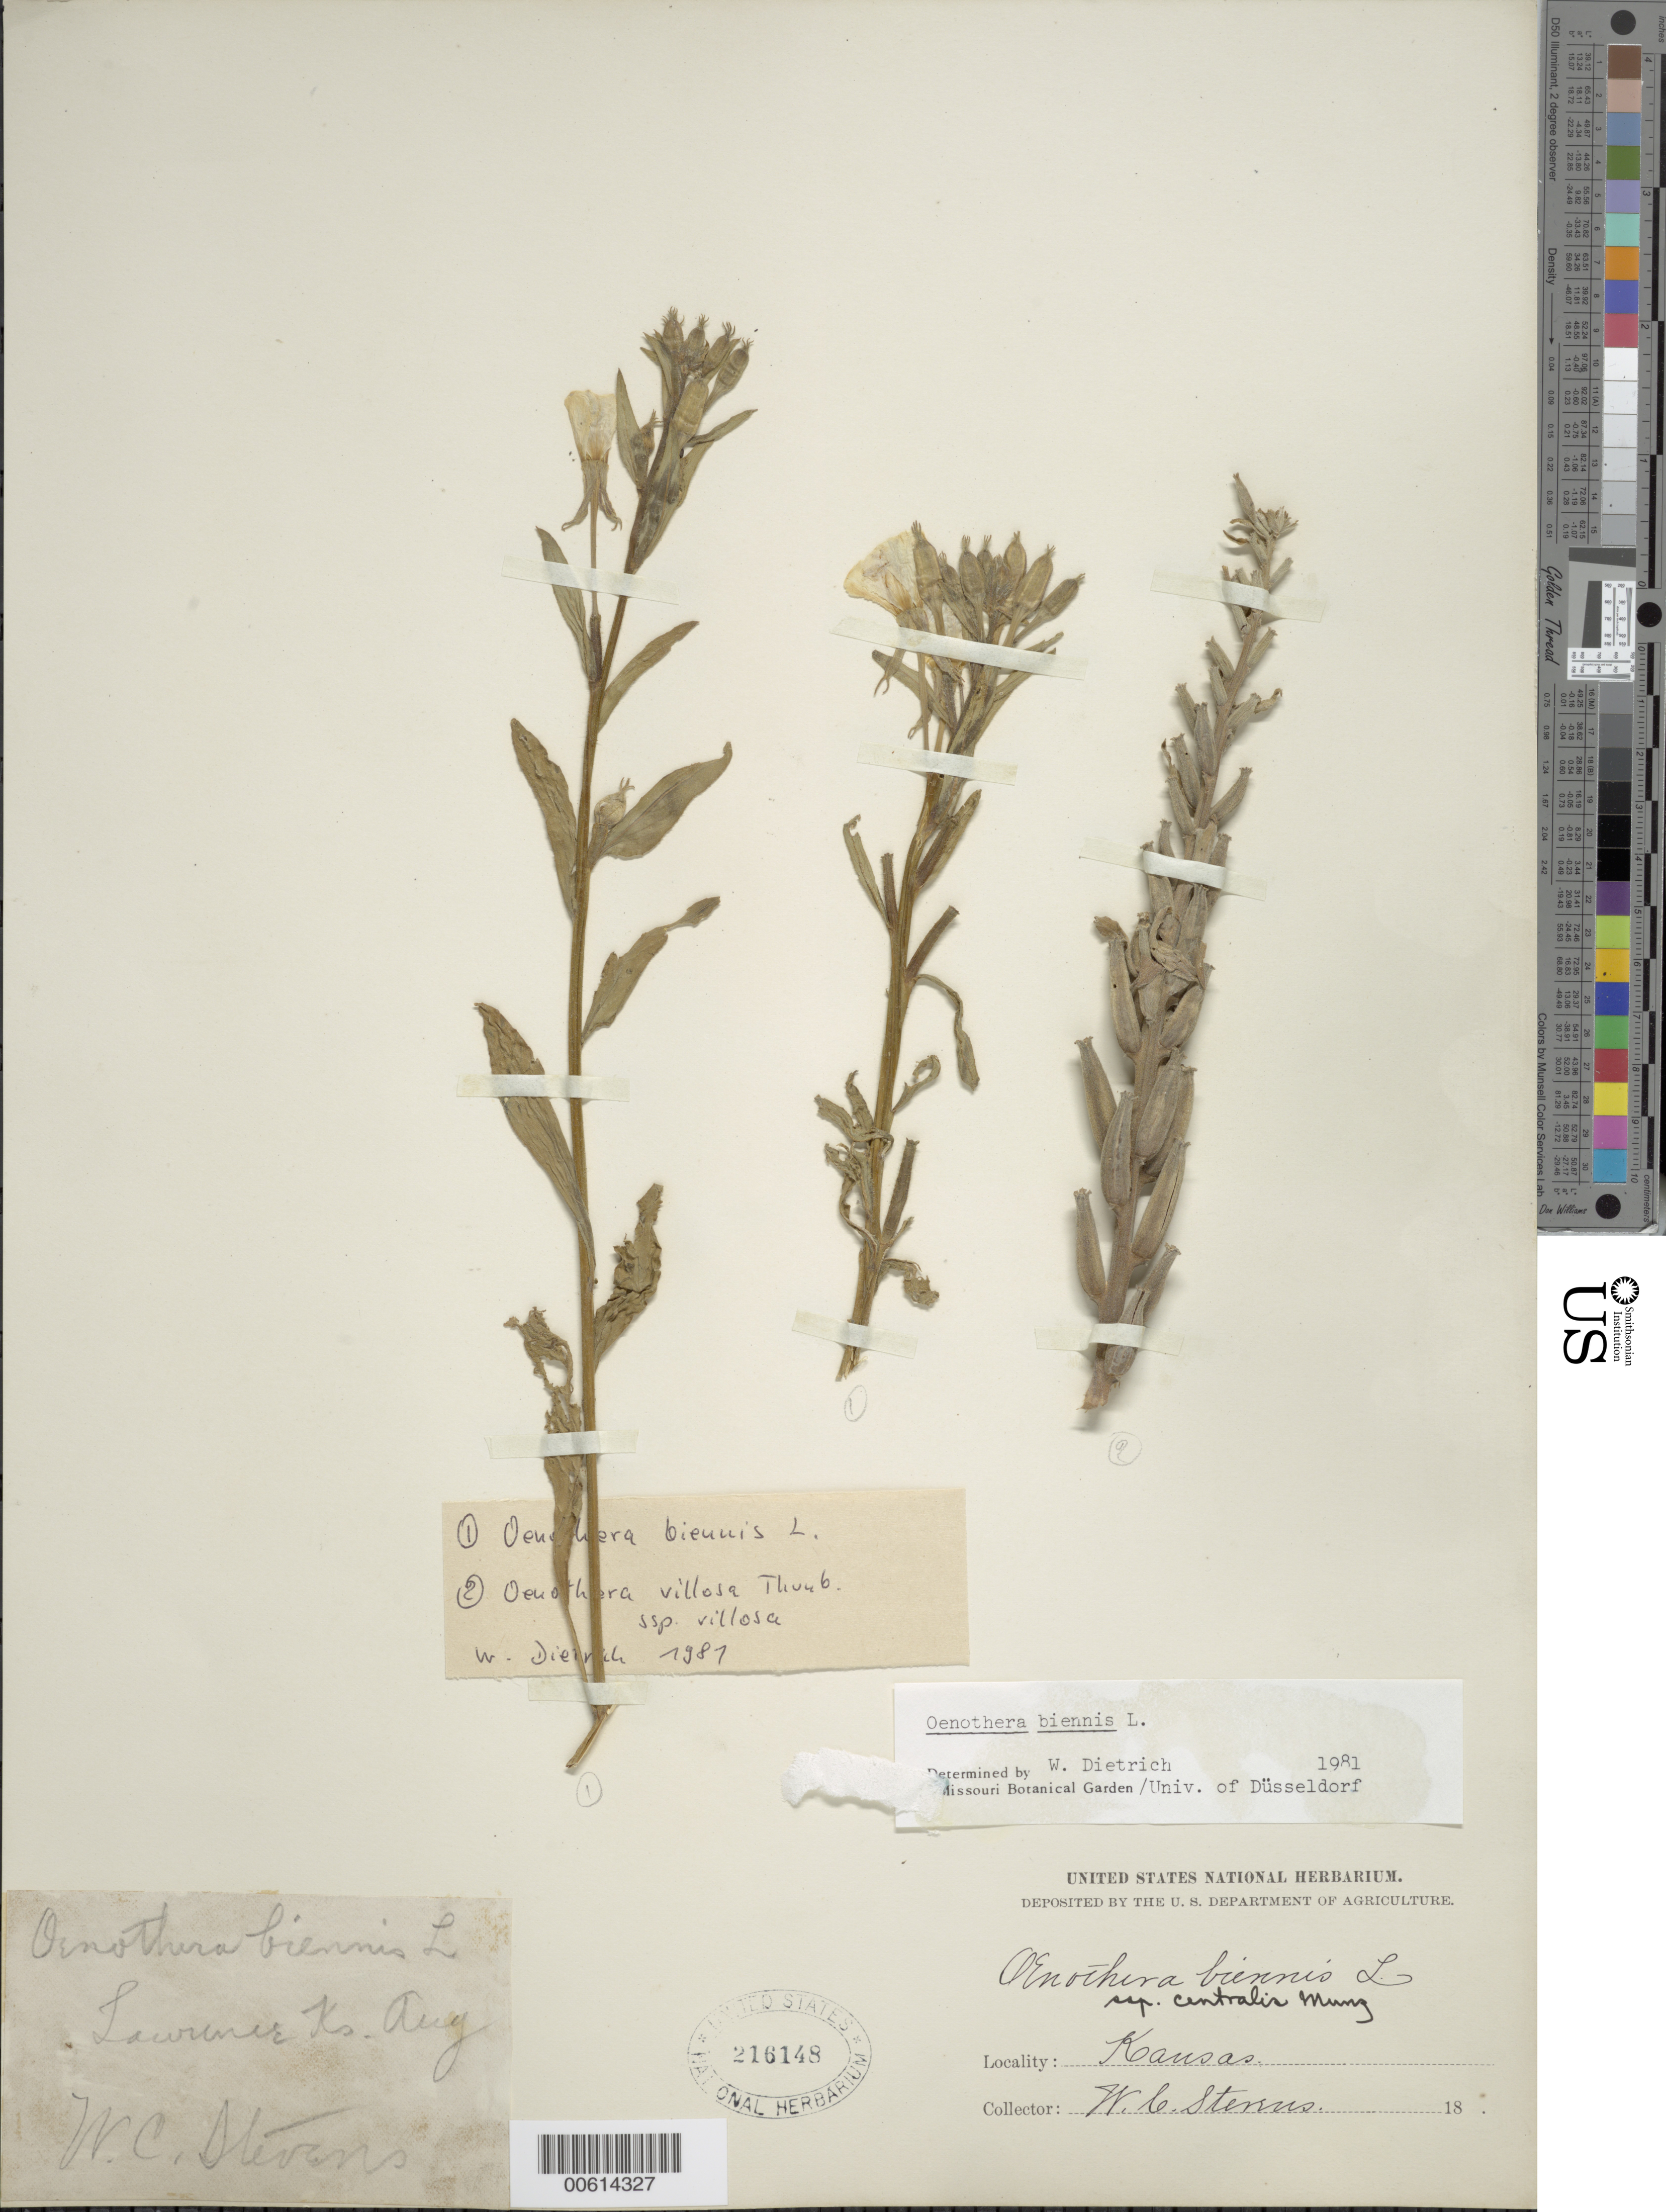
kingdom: Plantae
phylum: Tracheophyta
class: Magnoliopsida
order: Myrtales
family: Onagraceae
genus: Oenothera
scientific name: Oenothera biennis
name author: L.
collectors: W. C. Stevens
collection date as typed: Aug 18--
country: United States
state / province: Kansas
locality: Lawrence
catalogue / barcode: US 216148